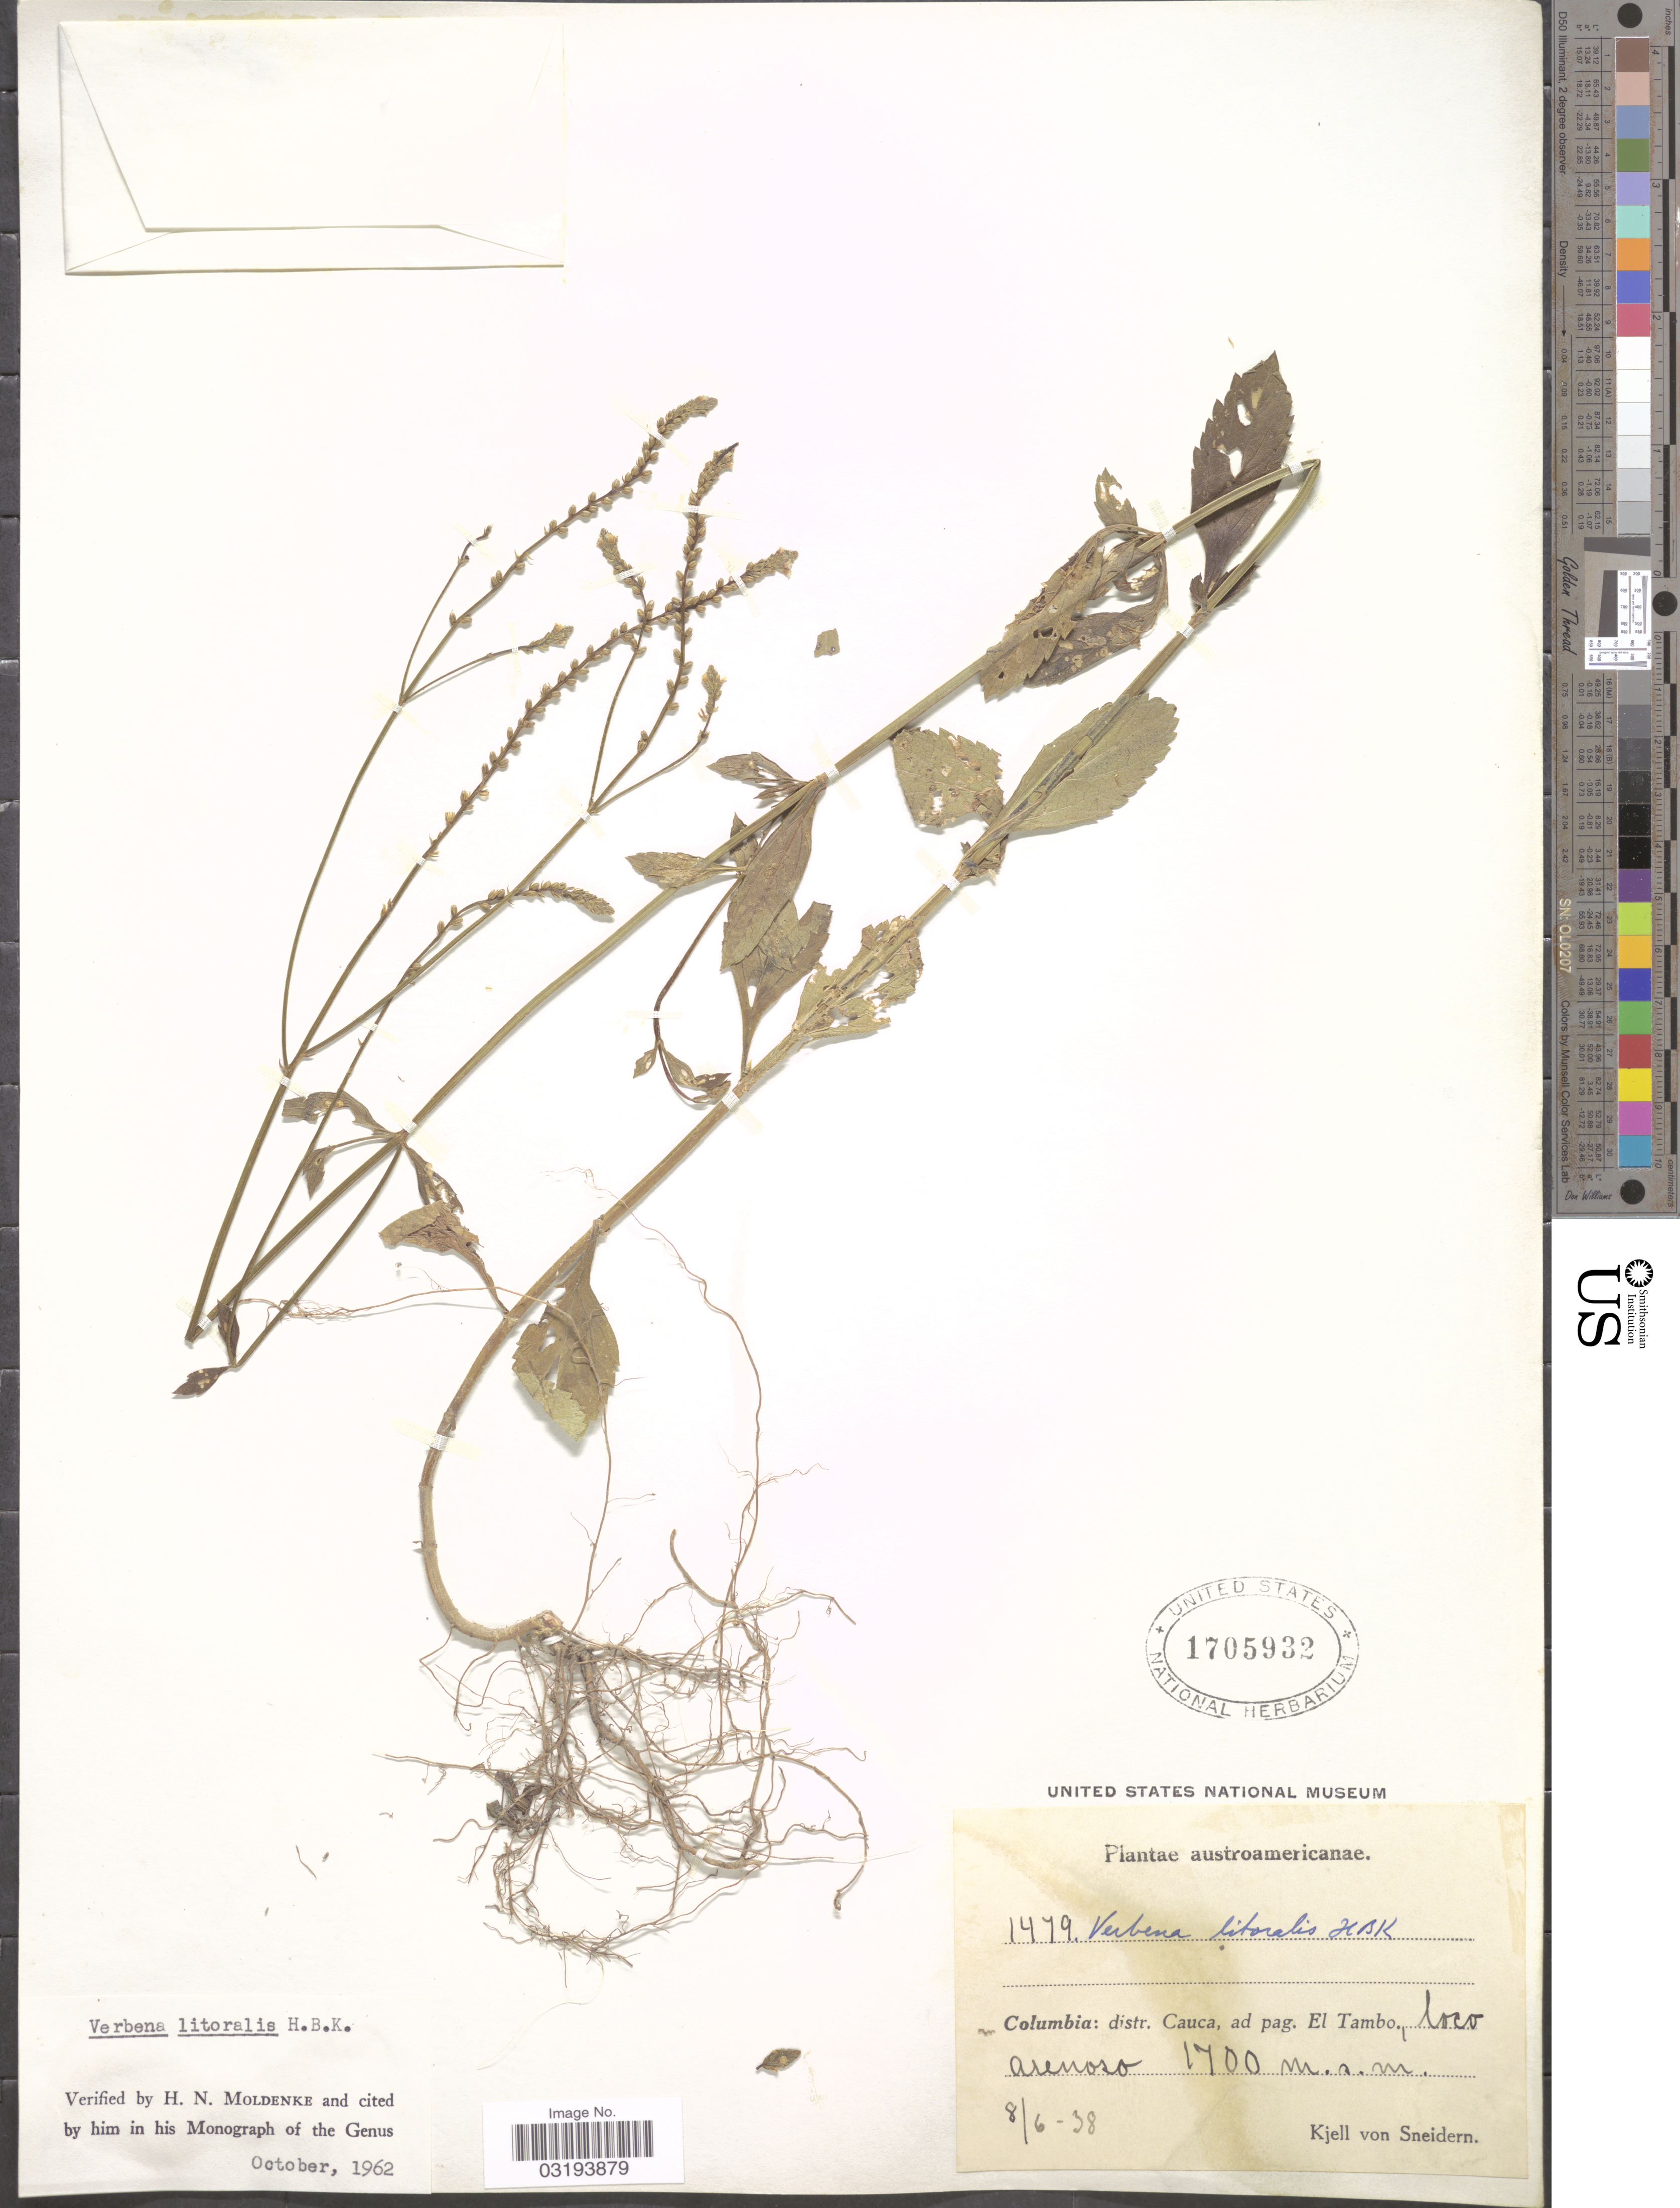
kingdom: Plantae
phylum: Tracheophyta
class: Magnoliopsida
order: Lamiales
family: Verbenaceae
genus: Verbena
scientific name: Verbena litoralis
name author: Kunth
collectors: K. von Sneidern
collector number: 1479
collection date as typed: Transcribed d/m/y: 8/6/38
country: Colombia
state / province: Cauca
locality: Austroamericanae. Distr. Cauca, ad pag. El Tambo, loco arenoso.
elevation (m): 1700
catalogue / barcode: US 1705932